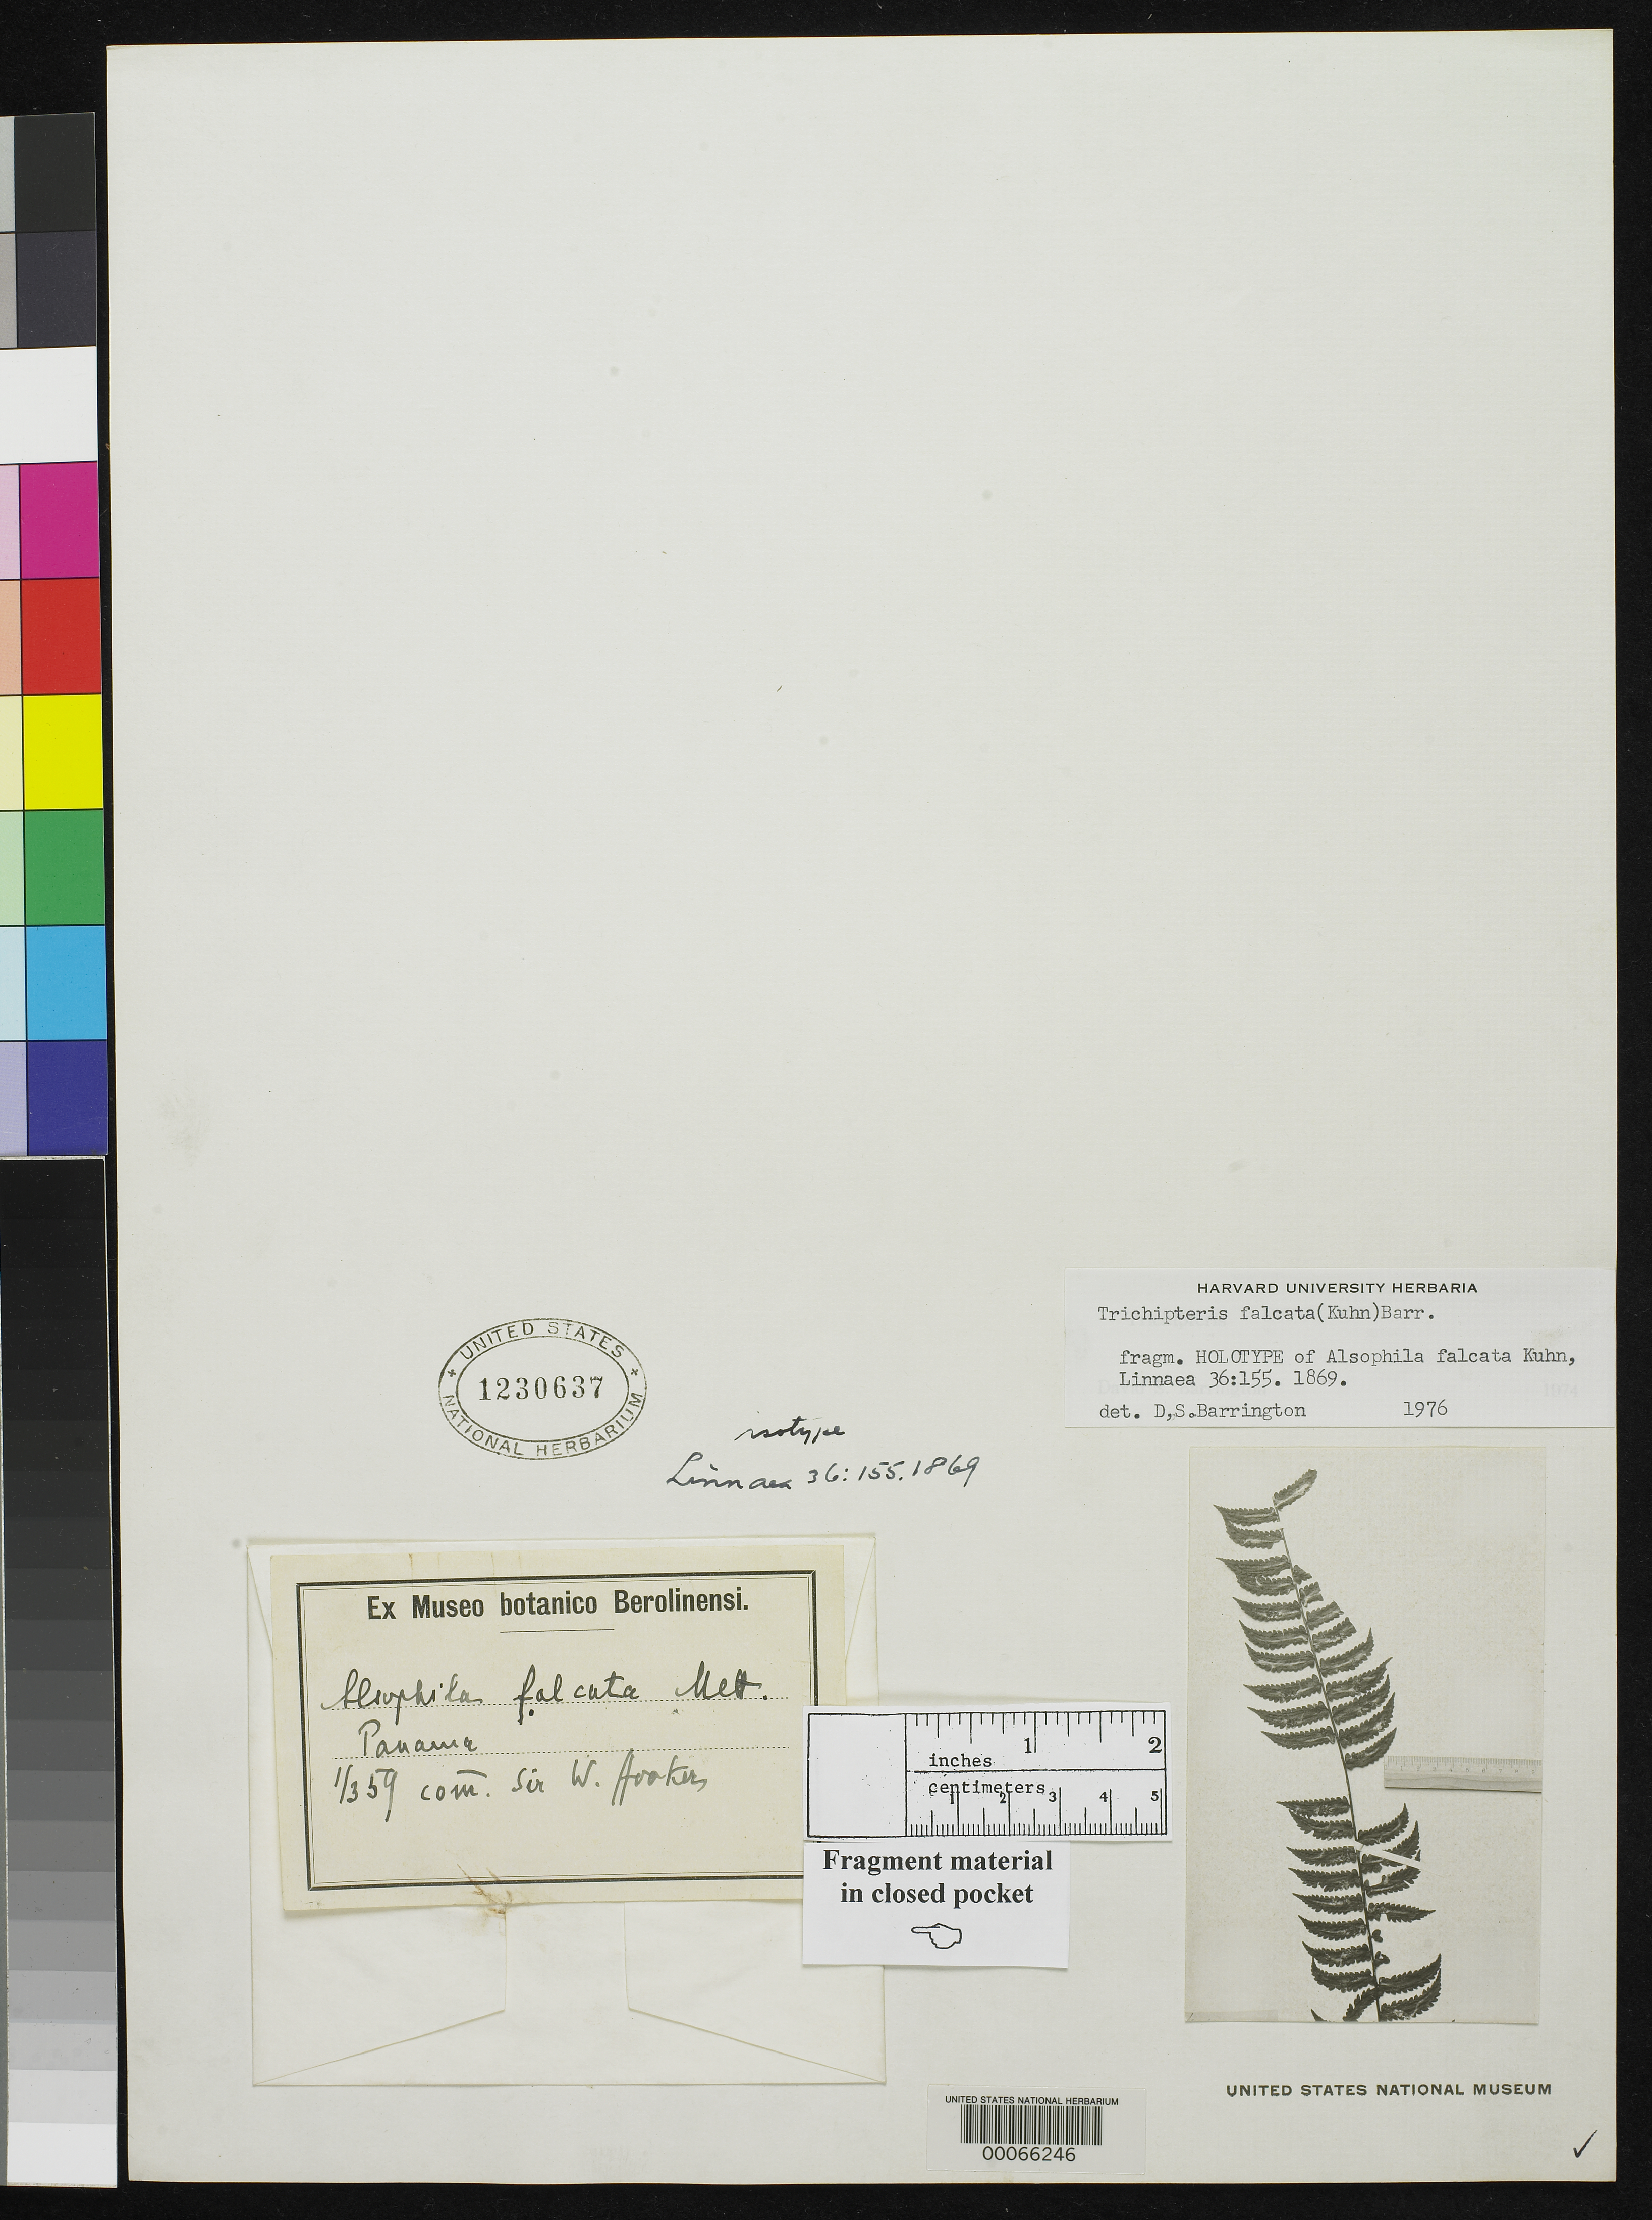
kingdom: Plantae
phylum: Tracheophyta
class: Polypodiopsida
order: Cyatheales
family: Cyatheaceae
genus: Alsophila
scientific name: Alsophila falcata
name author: Mett. ex Kuhn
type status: Type Collection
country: Panama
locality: NW of Boquete towards Parque Nacional Volcan Baru.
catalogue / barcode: US 1230637